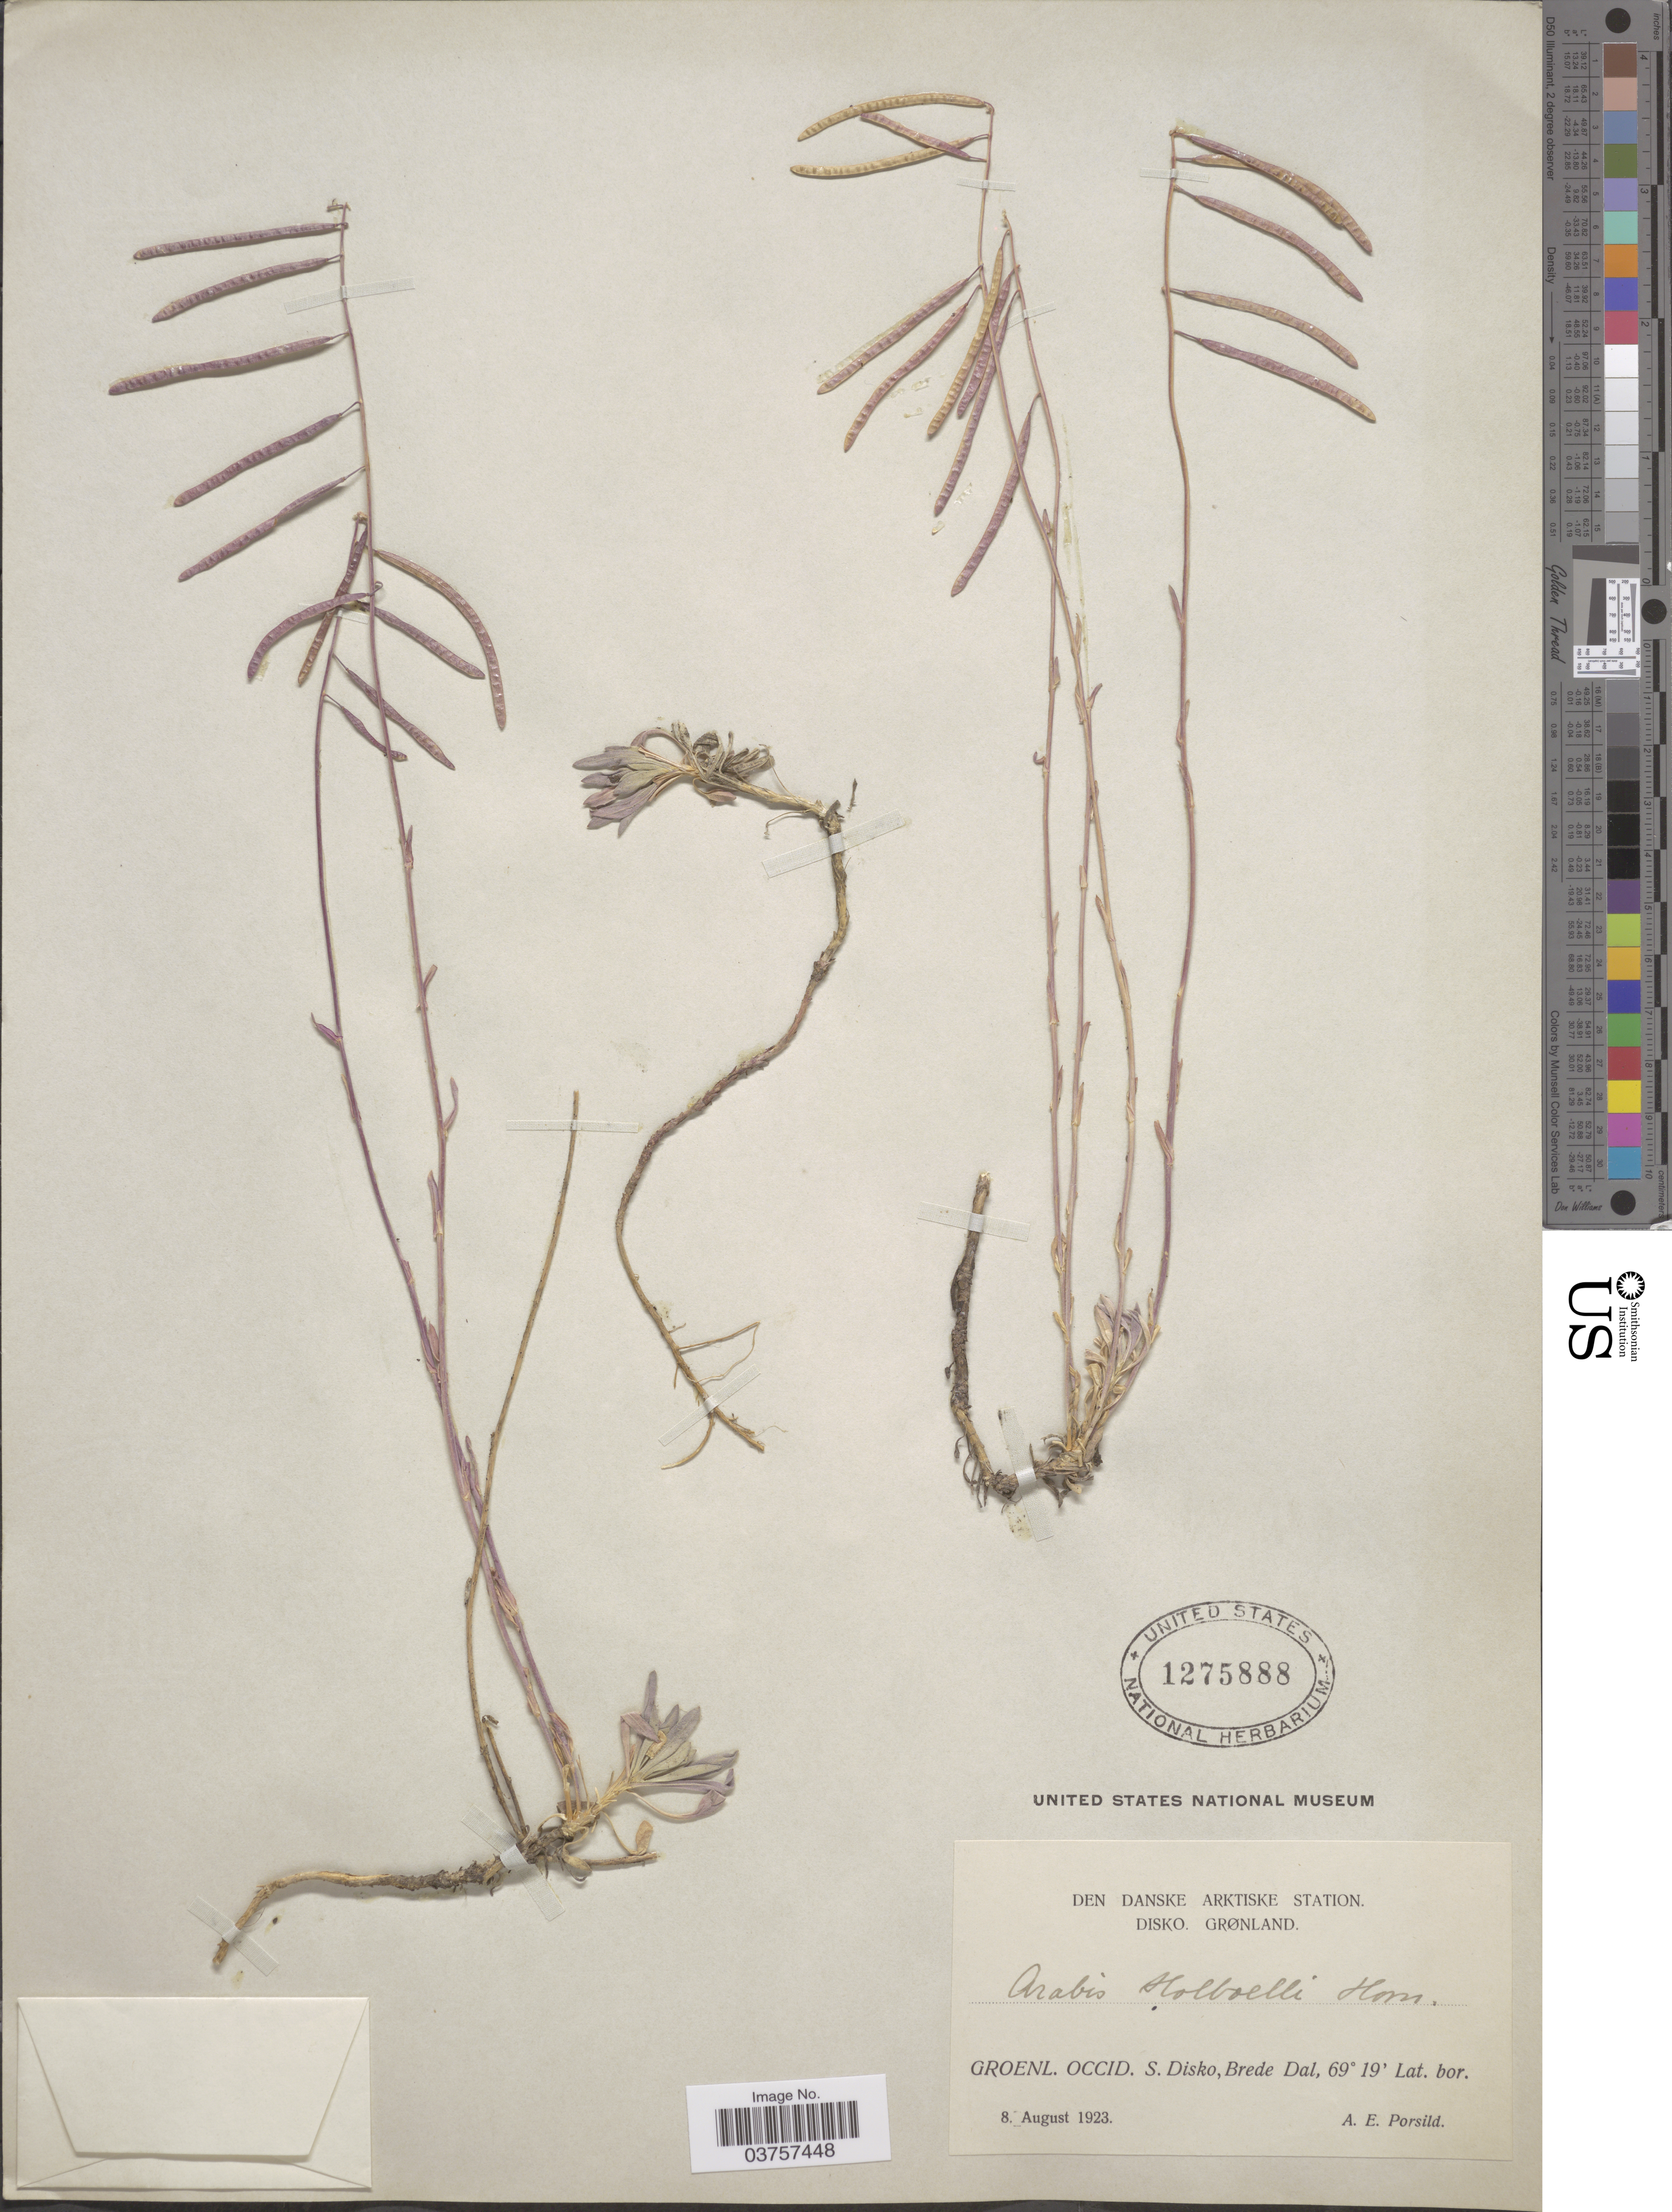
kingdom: Plantae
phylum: Tracheophyta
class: Magnoliopsida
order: Brassicales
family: Brassicaceae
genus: Arabis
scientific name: Arabis holboellii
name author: Hornem.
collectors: A. E. Porsild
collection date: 1923-08-08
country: Greenland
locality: Den Danske Arktiske Station. Disko Grønland. Groenl. Occid. S. Disko, Brede Dal.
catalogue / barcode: US 1275888